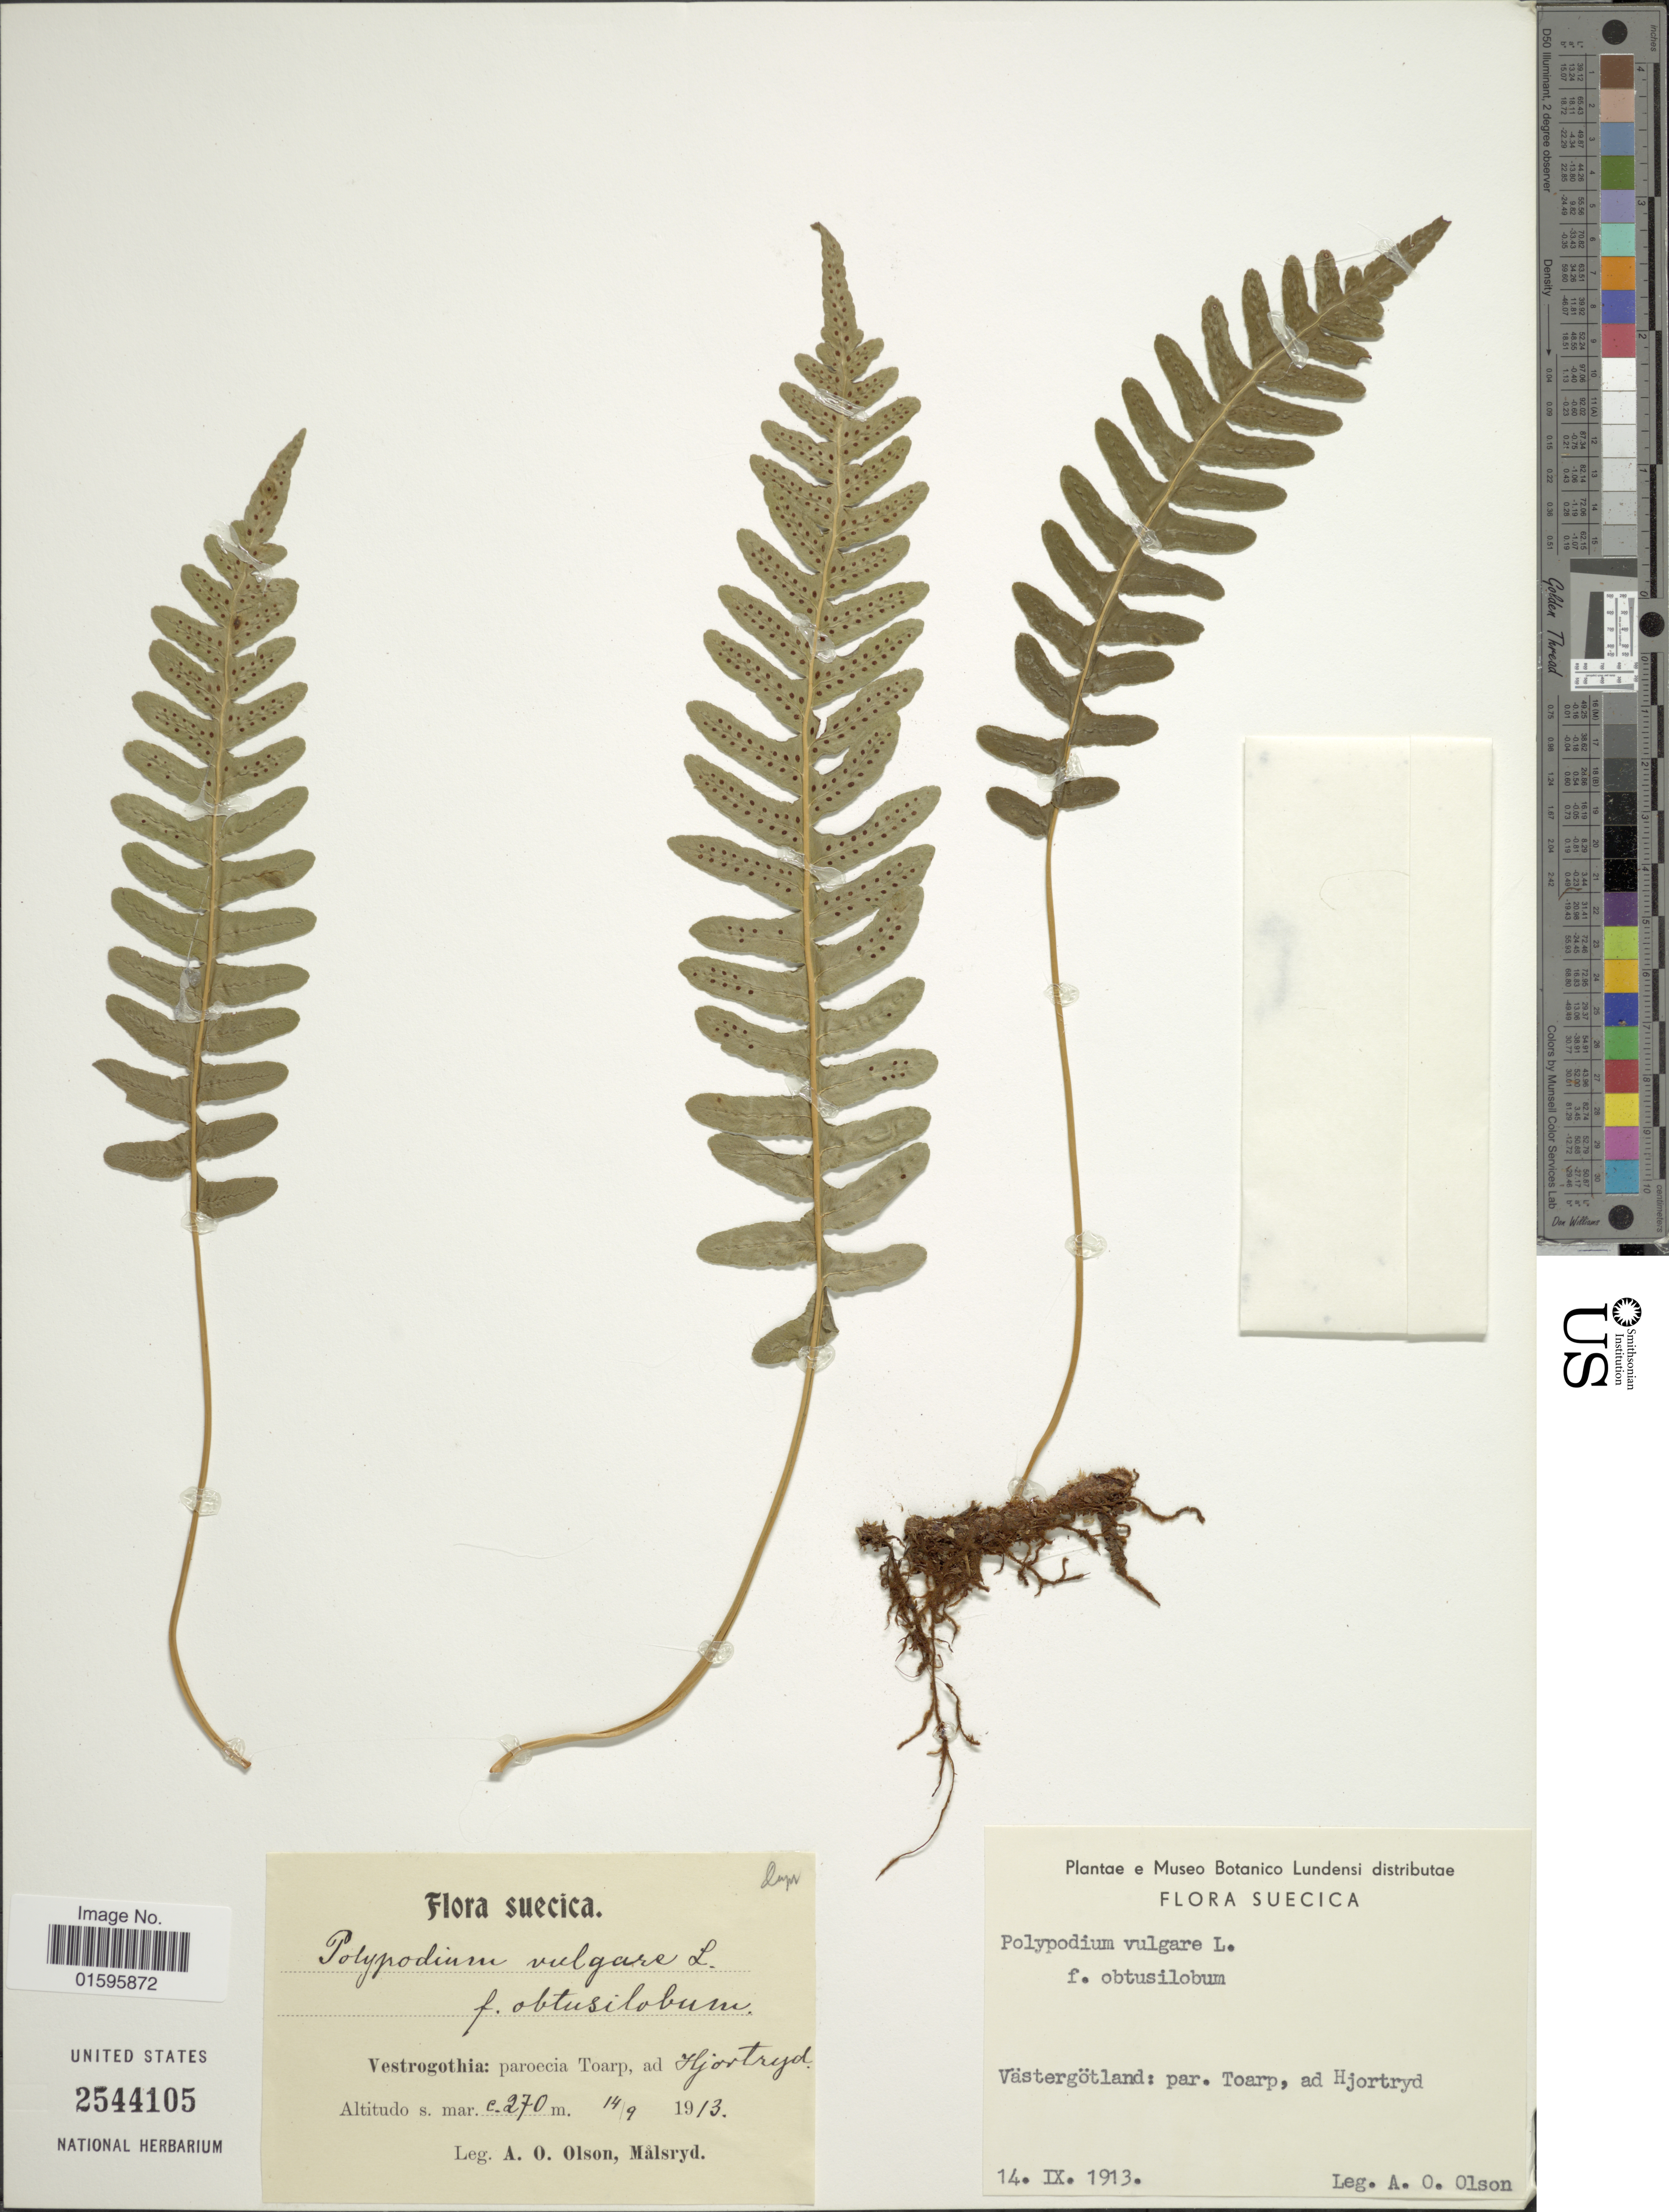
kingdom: Plantae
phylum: Tracheophyta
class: Polypodiopsida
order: Polypodiales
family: Polypodiaceae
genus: Polypodium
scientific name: Polypodium vulgare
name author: L.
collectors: A. Olson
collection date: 1913-09-14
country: Sweden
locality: Suecia, Vastergotland: par. Toarp, ad Hjortryd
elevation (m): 270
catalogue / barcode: US 2544105